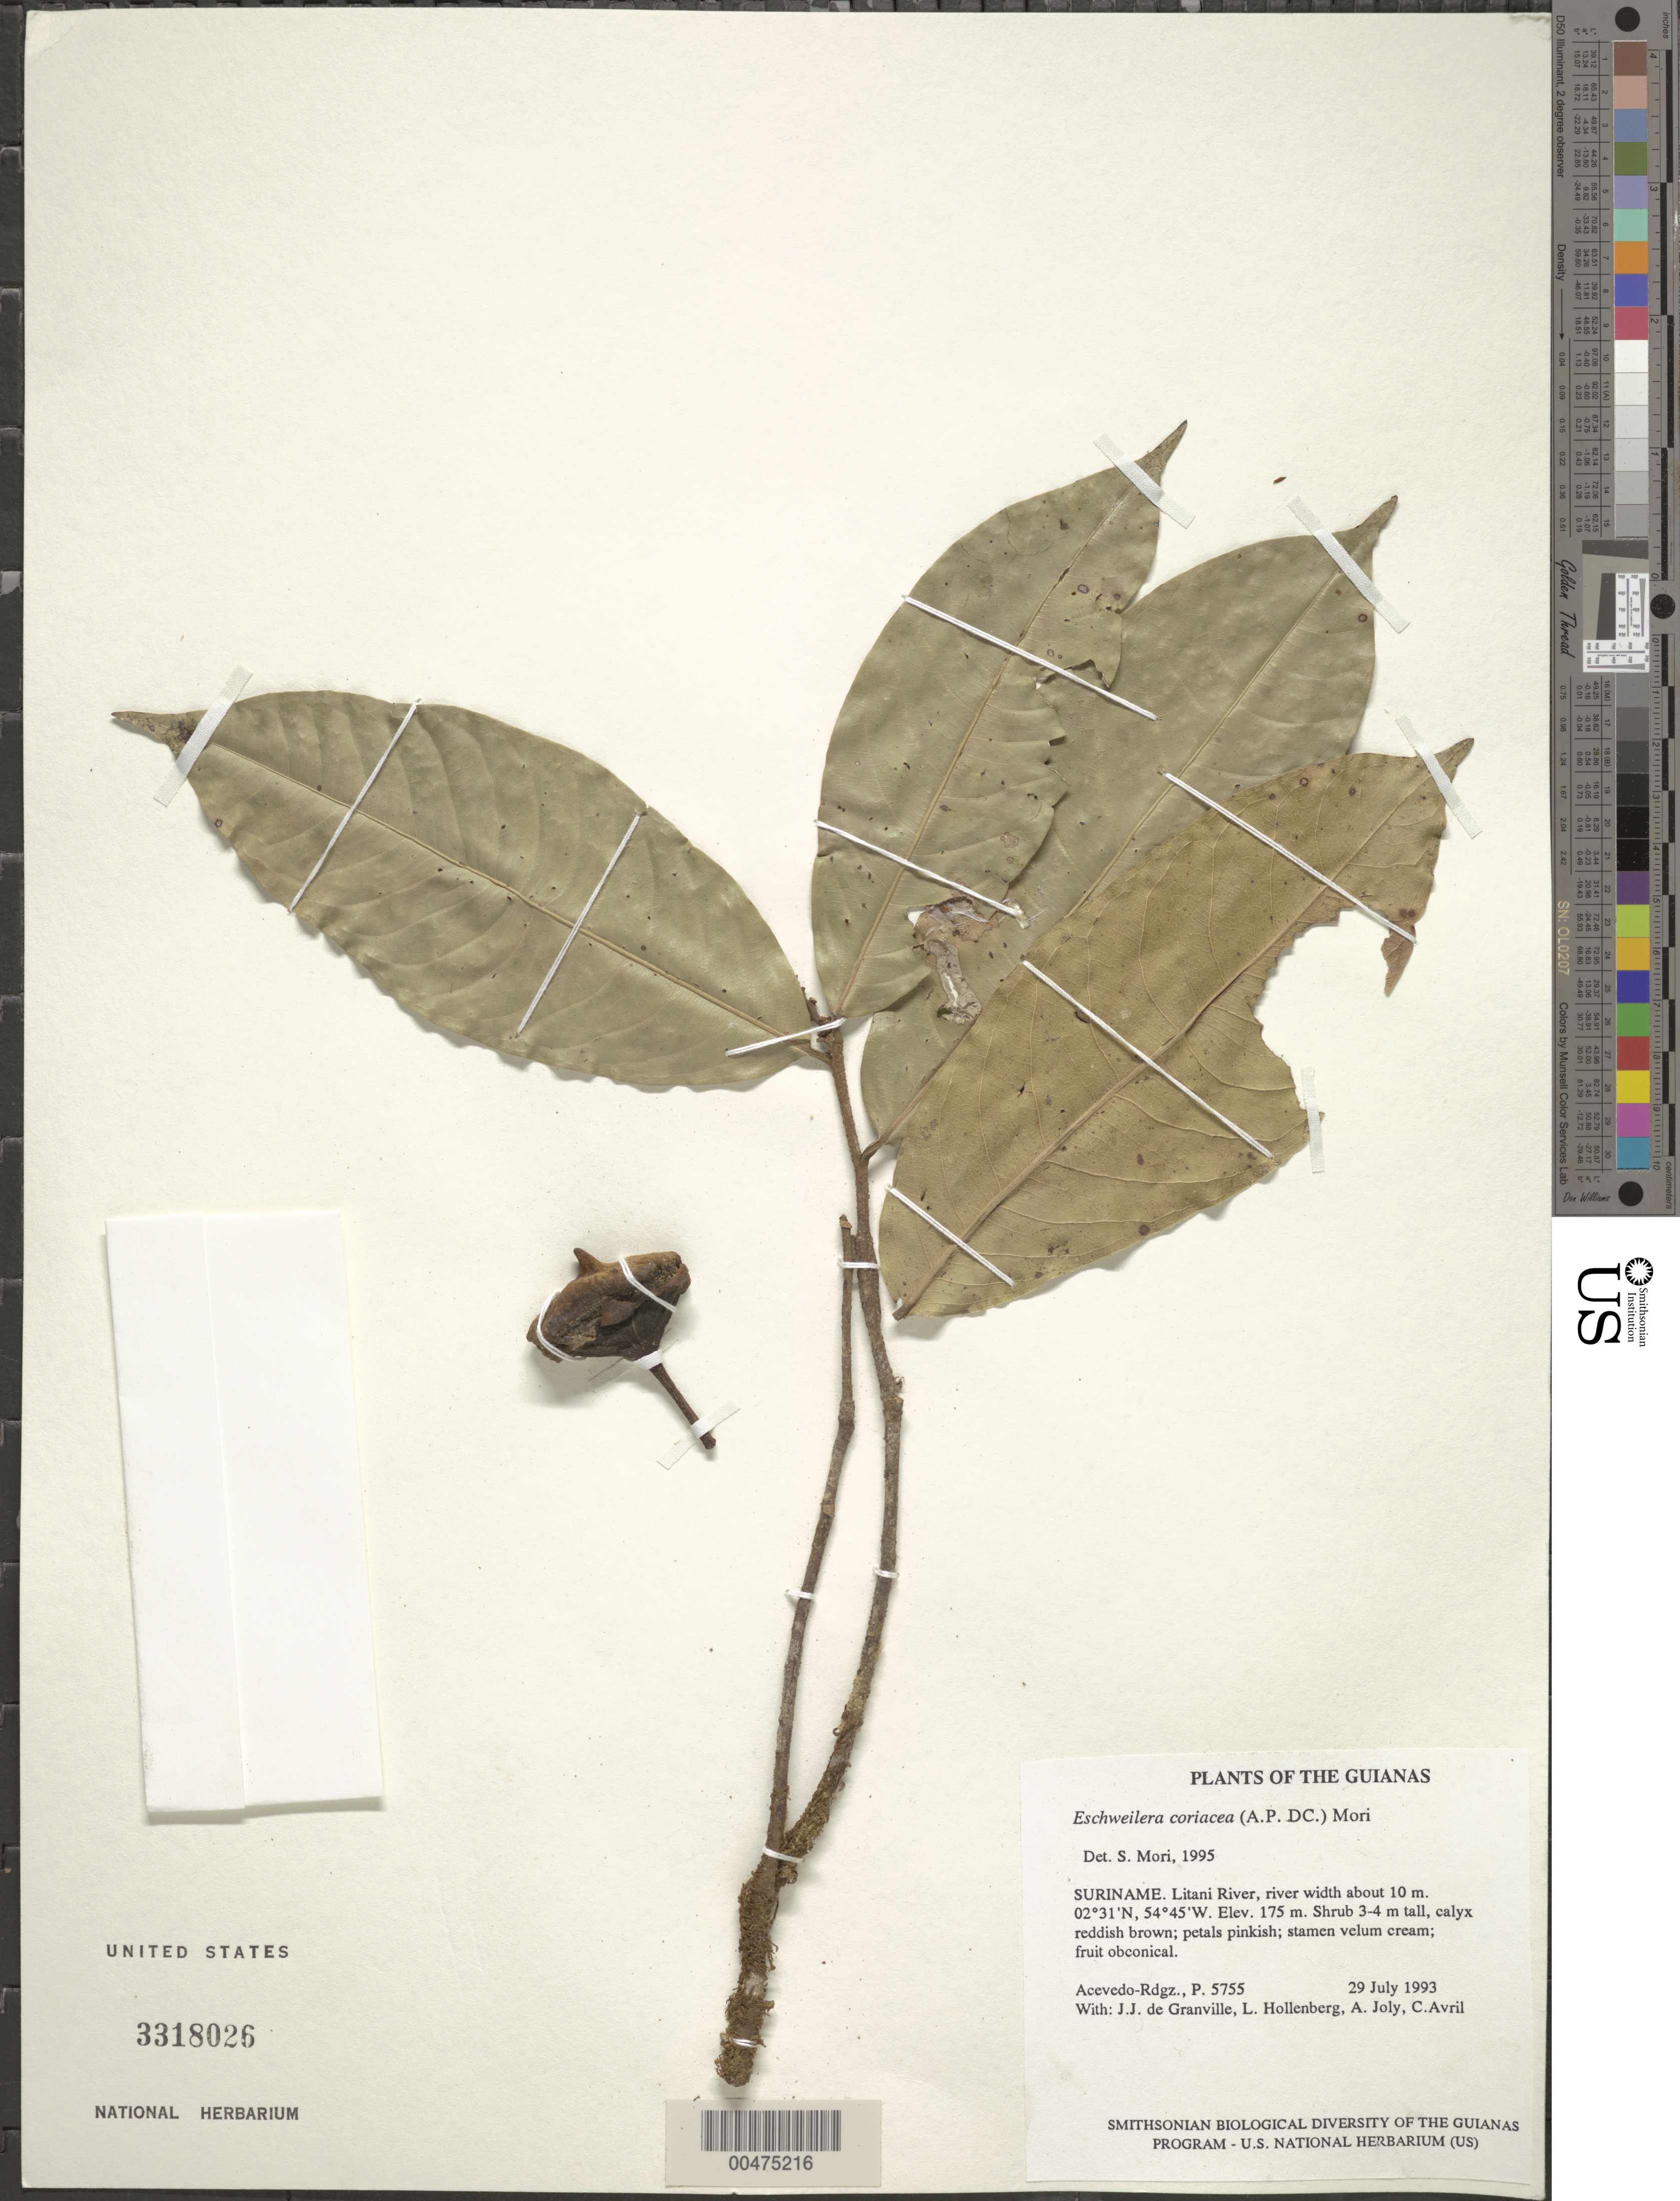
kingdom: Plantae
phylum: Tracheophyta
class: Magnoliopsida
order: Ericales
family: Lecythidaceae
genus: Eschweilera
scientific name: Eschweilera coriacea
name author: (DC.) S.A. Mori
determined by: Mori, Scott A.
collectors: P. Acevedo-Rodr., J.-J. de Granville, L. Hollenberg, A. Joly & C. Avril de Maria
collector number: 5755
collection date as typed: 30 Jul 1993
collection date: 1993-07-30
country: Suriname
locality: Litani River, river width about 10 m.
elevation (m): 175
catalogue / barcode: US 3318026